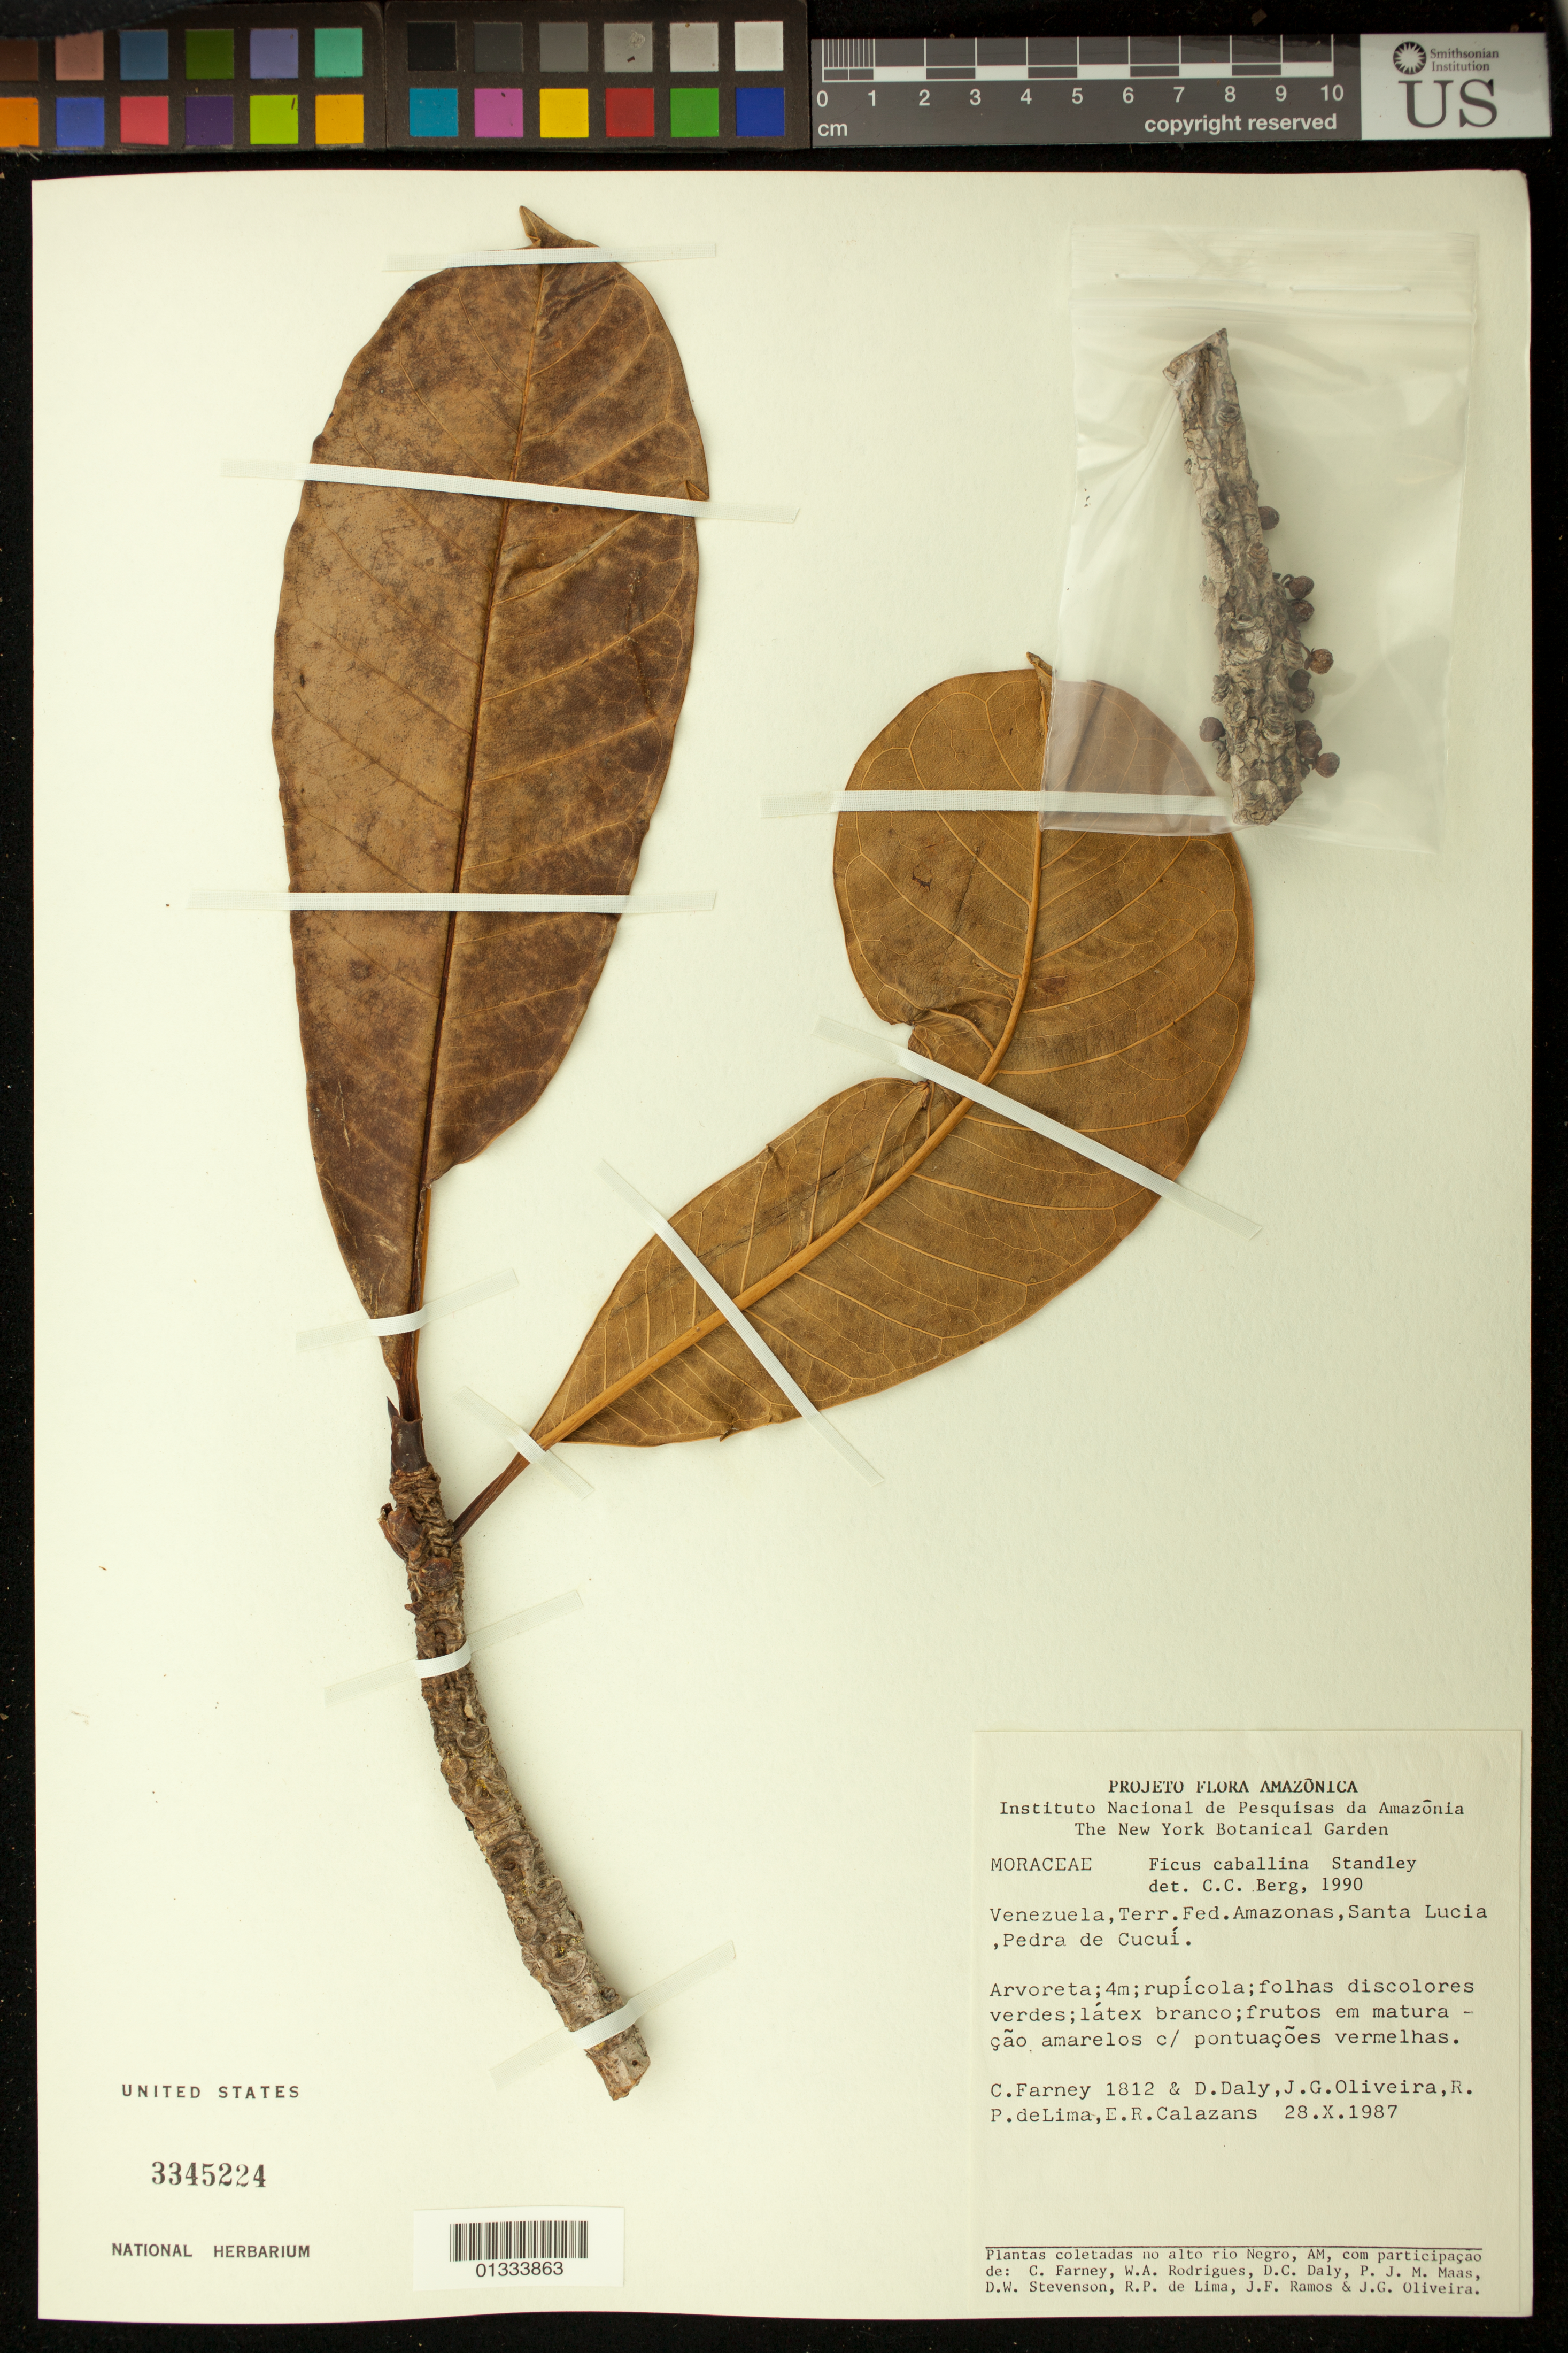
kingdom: Plantae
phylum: Tracheophyta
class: Magnoliopsida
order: Rosales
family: Moraceae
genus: Ficus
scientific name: Ficus caballina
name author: Standl.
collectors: C. Farney, D. C. Daly, J. Oliveira, R. P. Lima & E. R.Calazans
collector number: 1812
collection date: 1987-10-28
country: Venezuela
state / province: Amazonas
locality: Terr. Fed. Amazonas, Santa Lucia, Pedra de Cucuí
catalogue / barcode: US 3345224